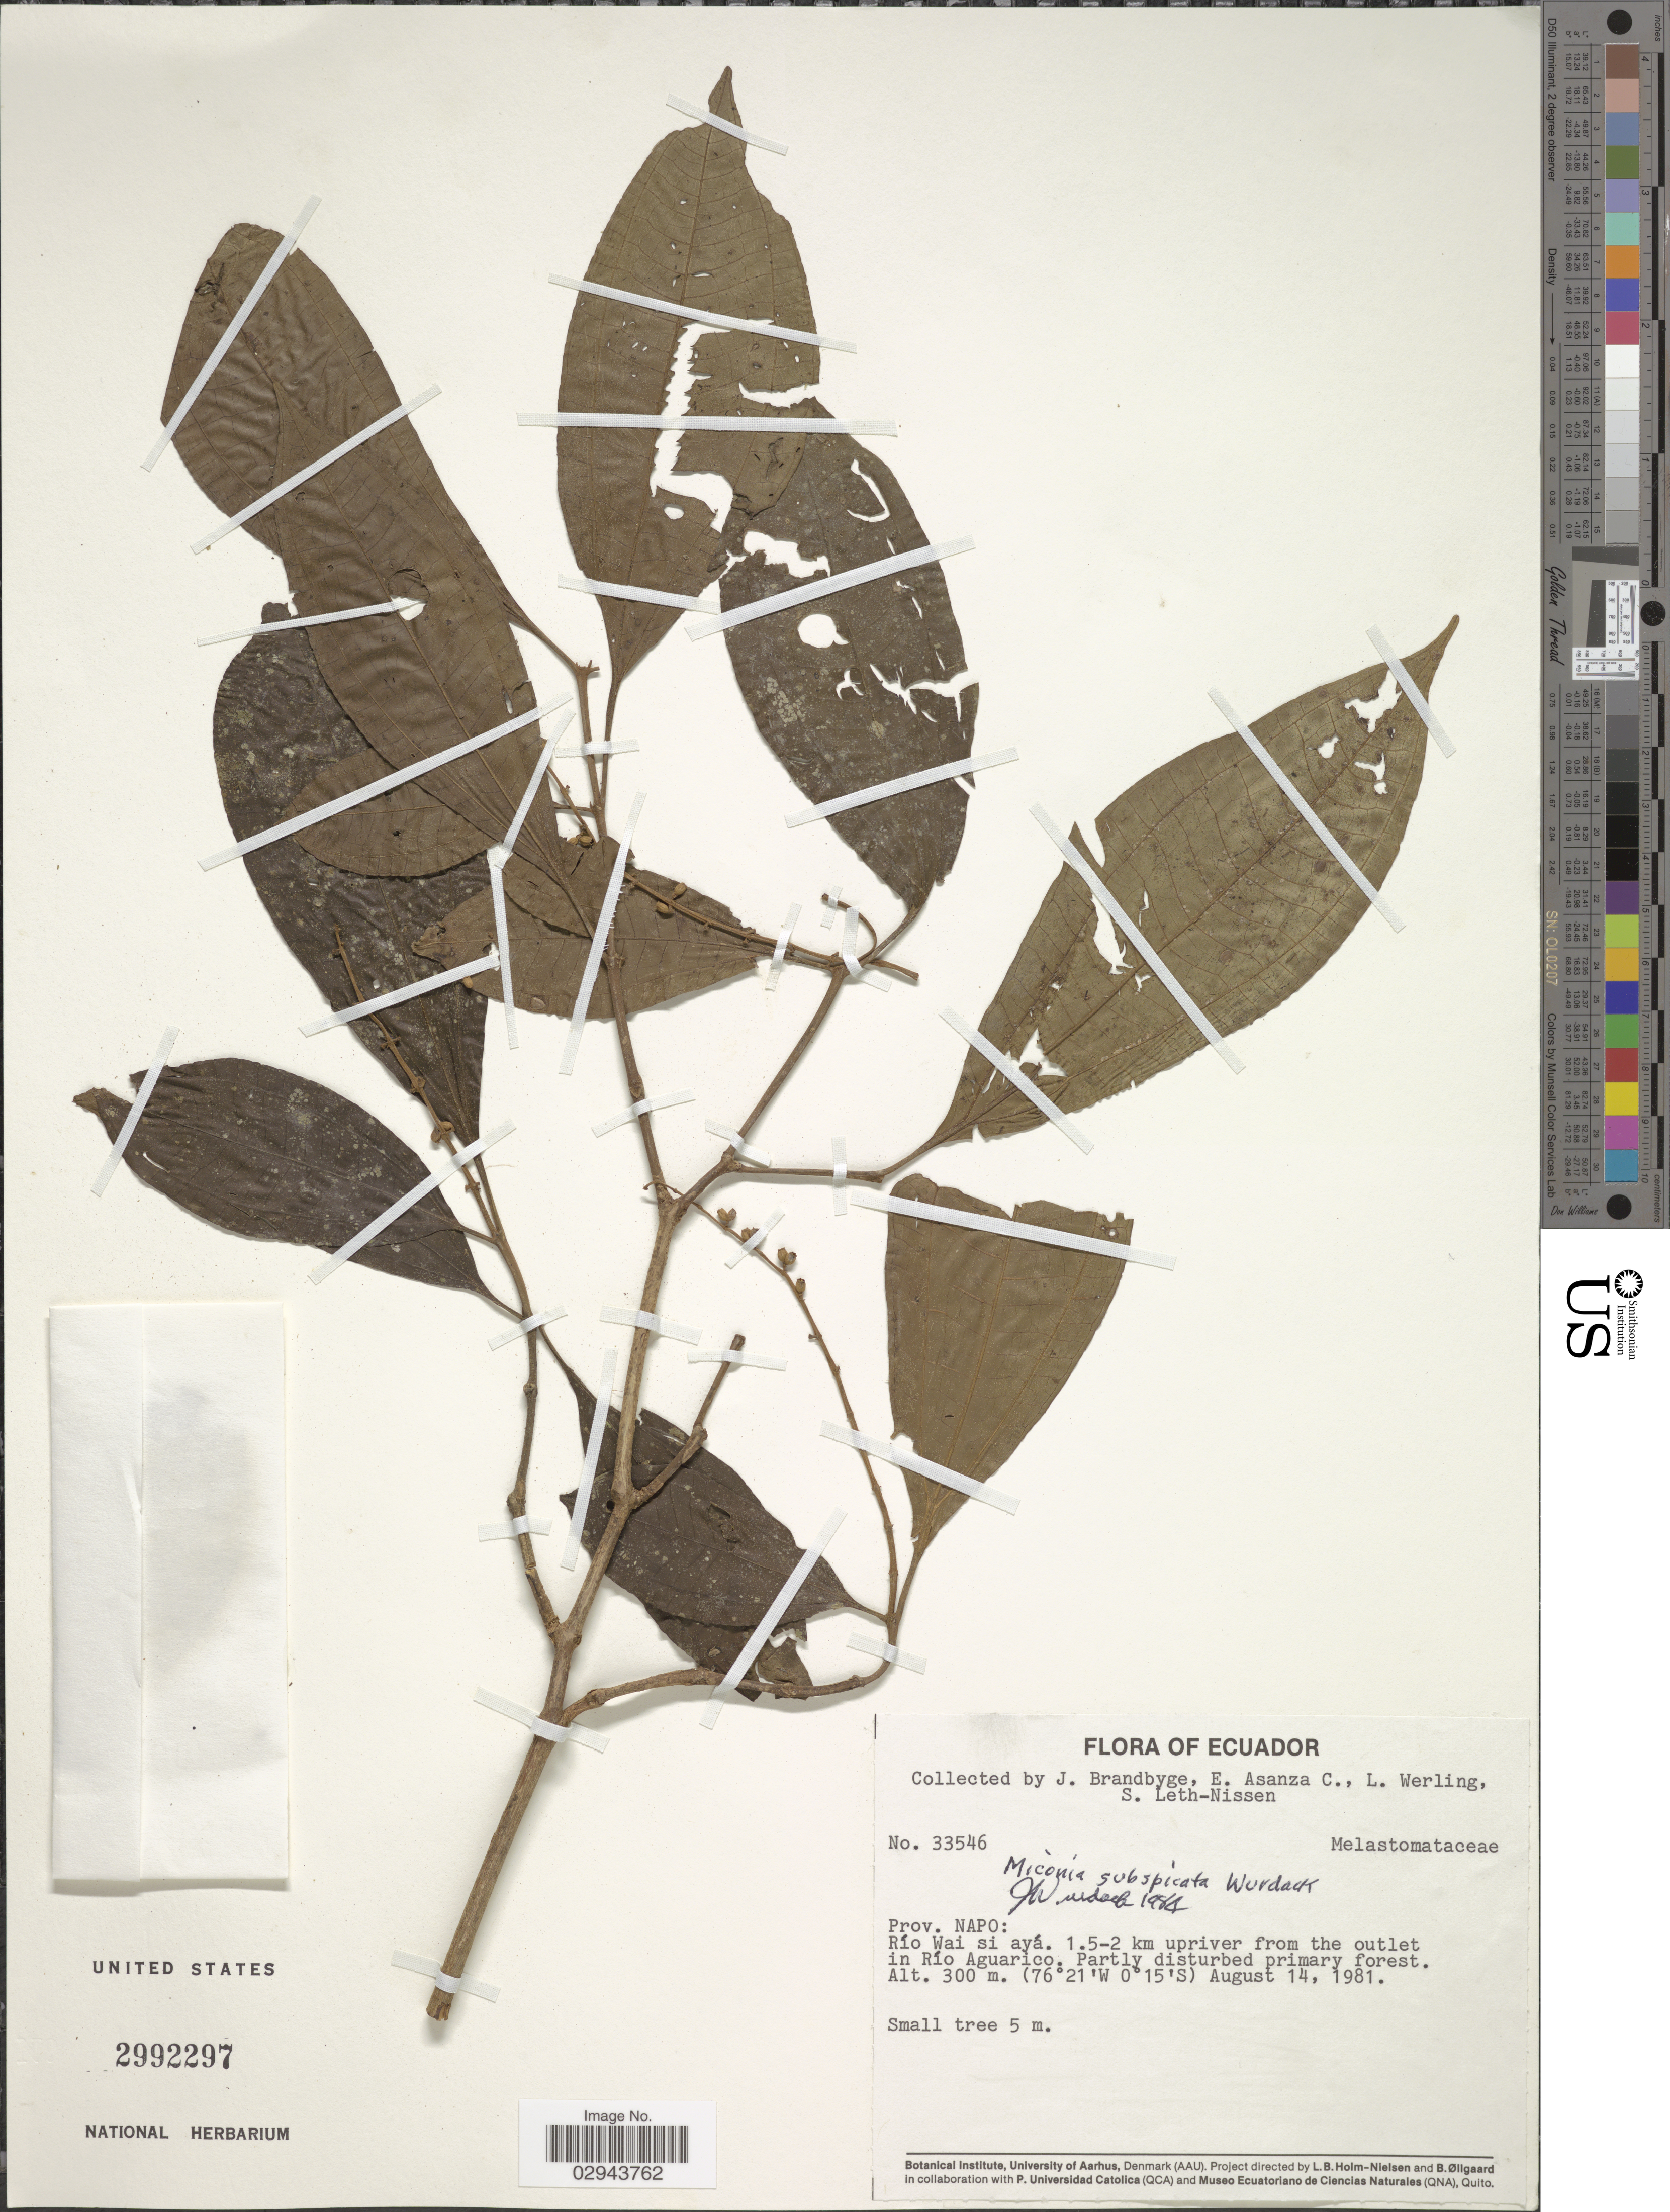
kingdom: Plantae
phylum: Tracheophyta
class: Magnoliopsida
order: Myrtales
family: Melastomataceae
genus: Miconia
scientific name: Miconia subspicata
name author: Wurdack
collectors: J. Brandbyge, E. Asanza C., L. Werling & S. Leth-Nissen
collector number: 33546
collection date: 1981-08-14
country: Ecuador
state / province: Napo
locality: Río Wai si ayá. 1.5-2 km upriver from the outlet in Río Aguarico.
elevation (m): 300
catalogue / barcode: US 2992297